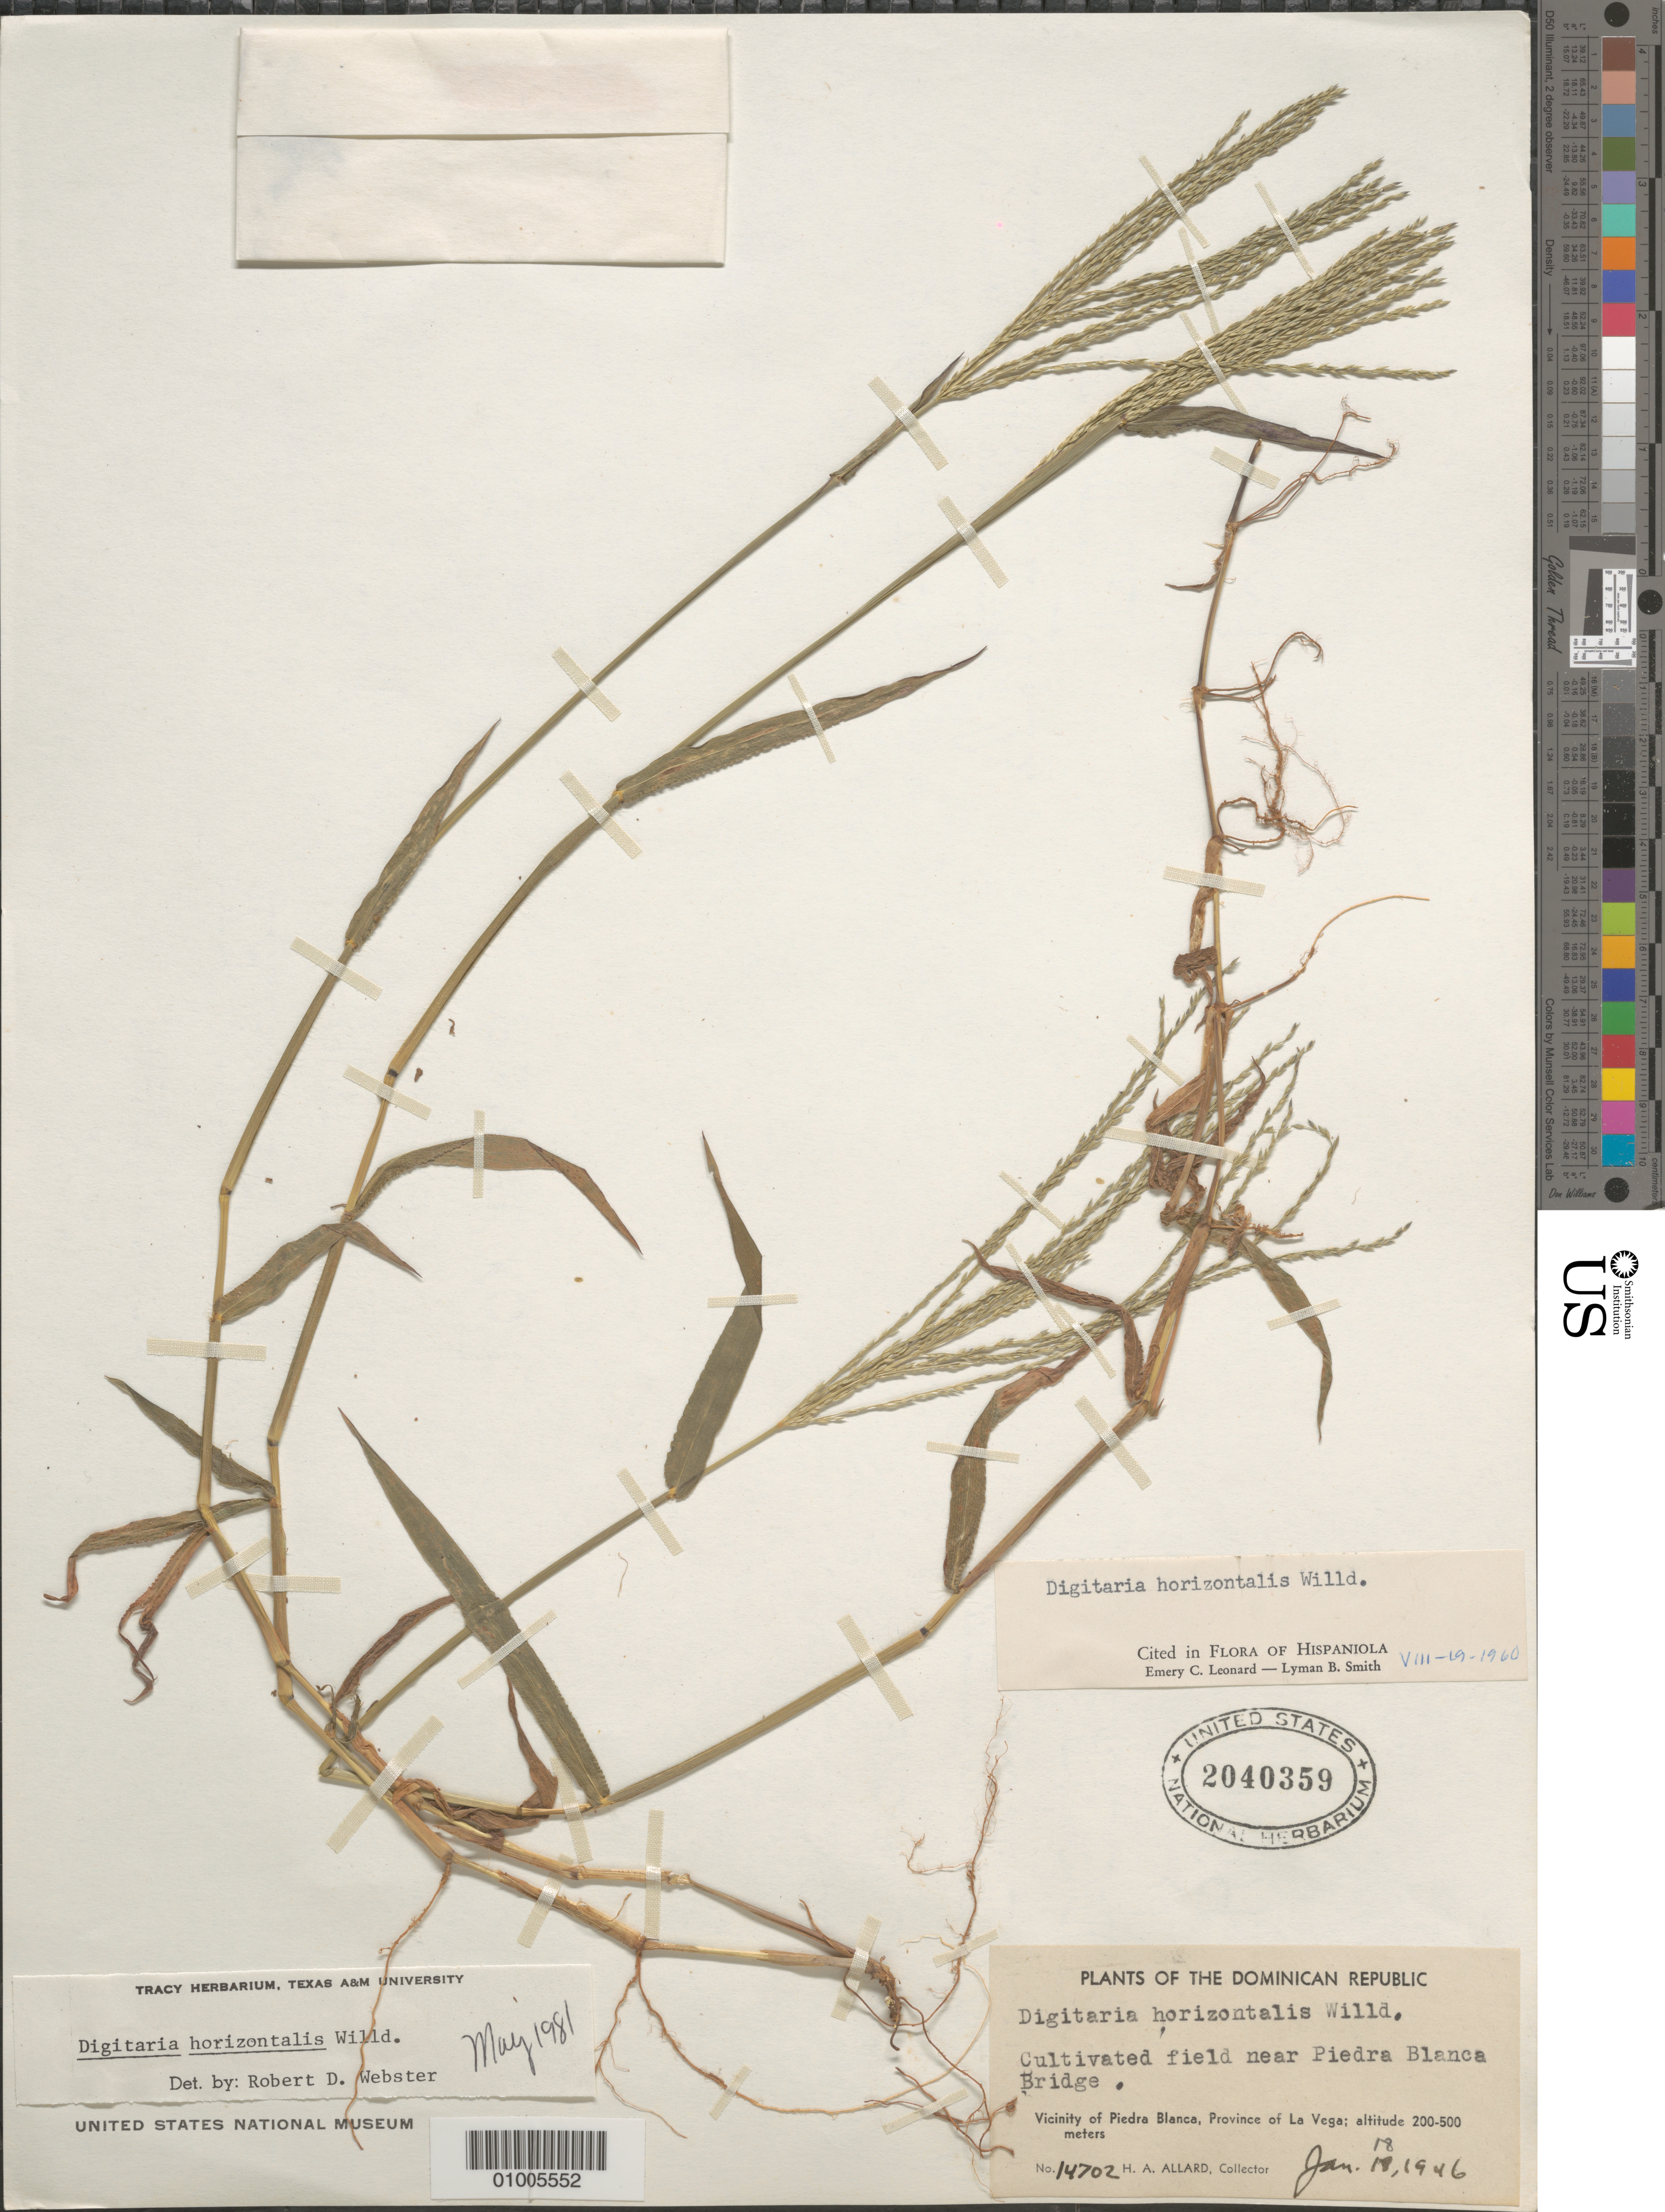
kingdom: Plantae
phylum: Tracheophyta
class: Liliopsida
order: Poales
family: Poaceae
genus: Digitaria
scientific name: Digitaria horizontalis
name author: Willd.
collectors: H. A. Allard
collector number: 14702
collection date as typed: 18 Jan 1946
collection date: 1946-01-18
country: Dominican Republic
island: Hispaniola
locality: Cultivated field near Piedra Blanca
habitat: cultivated field near bridge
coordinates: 0 N, 0 E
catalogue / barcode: US 2040369